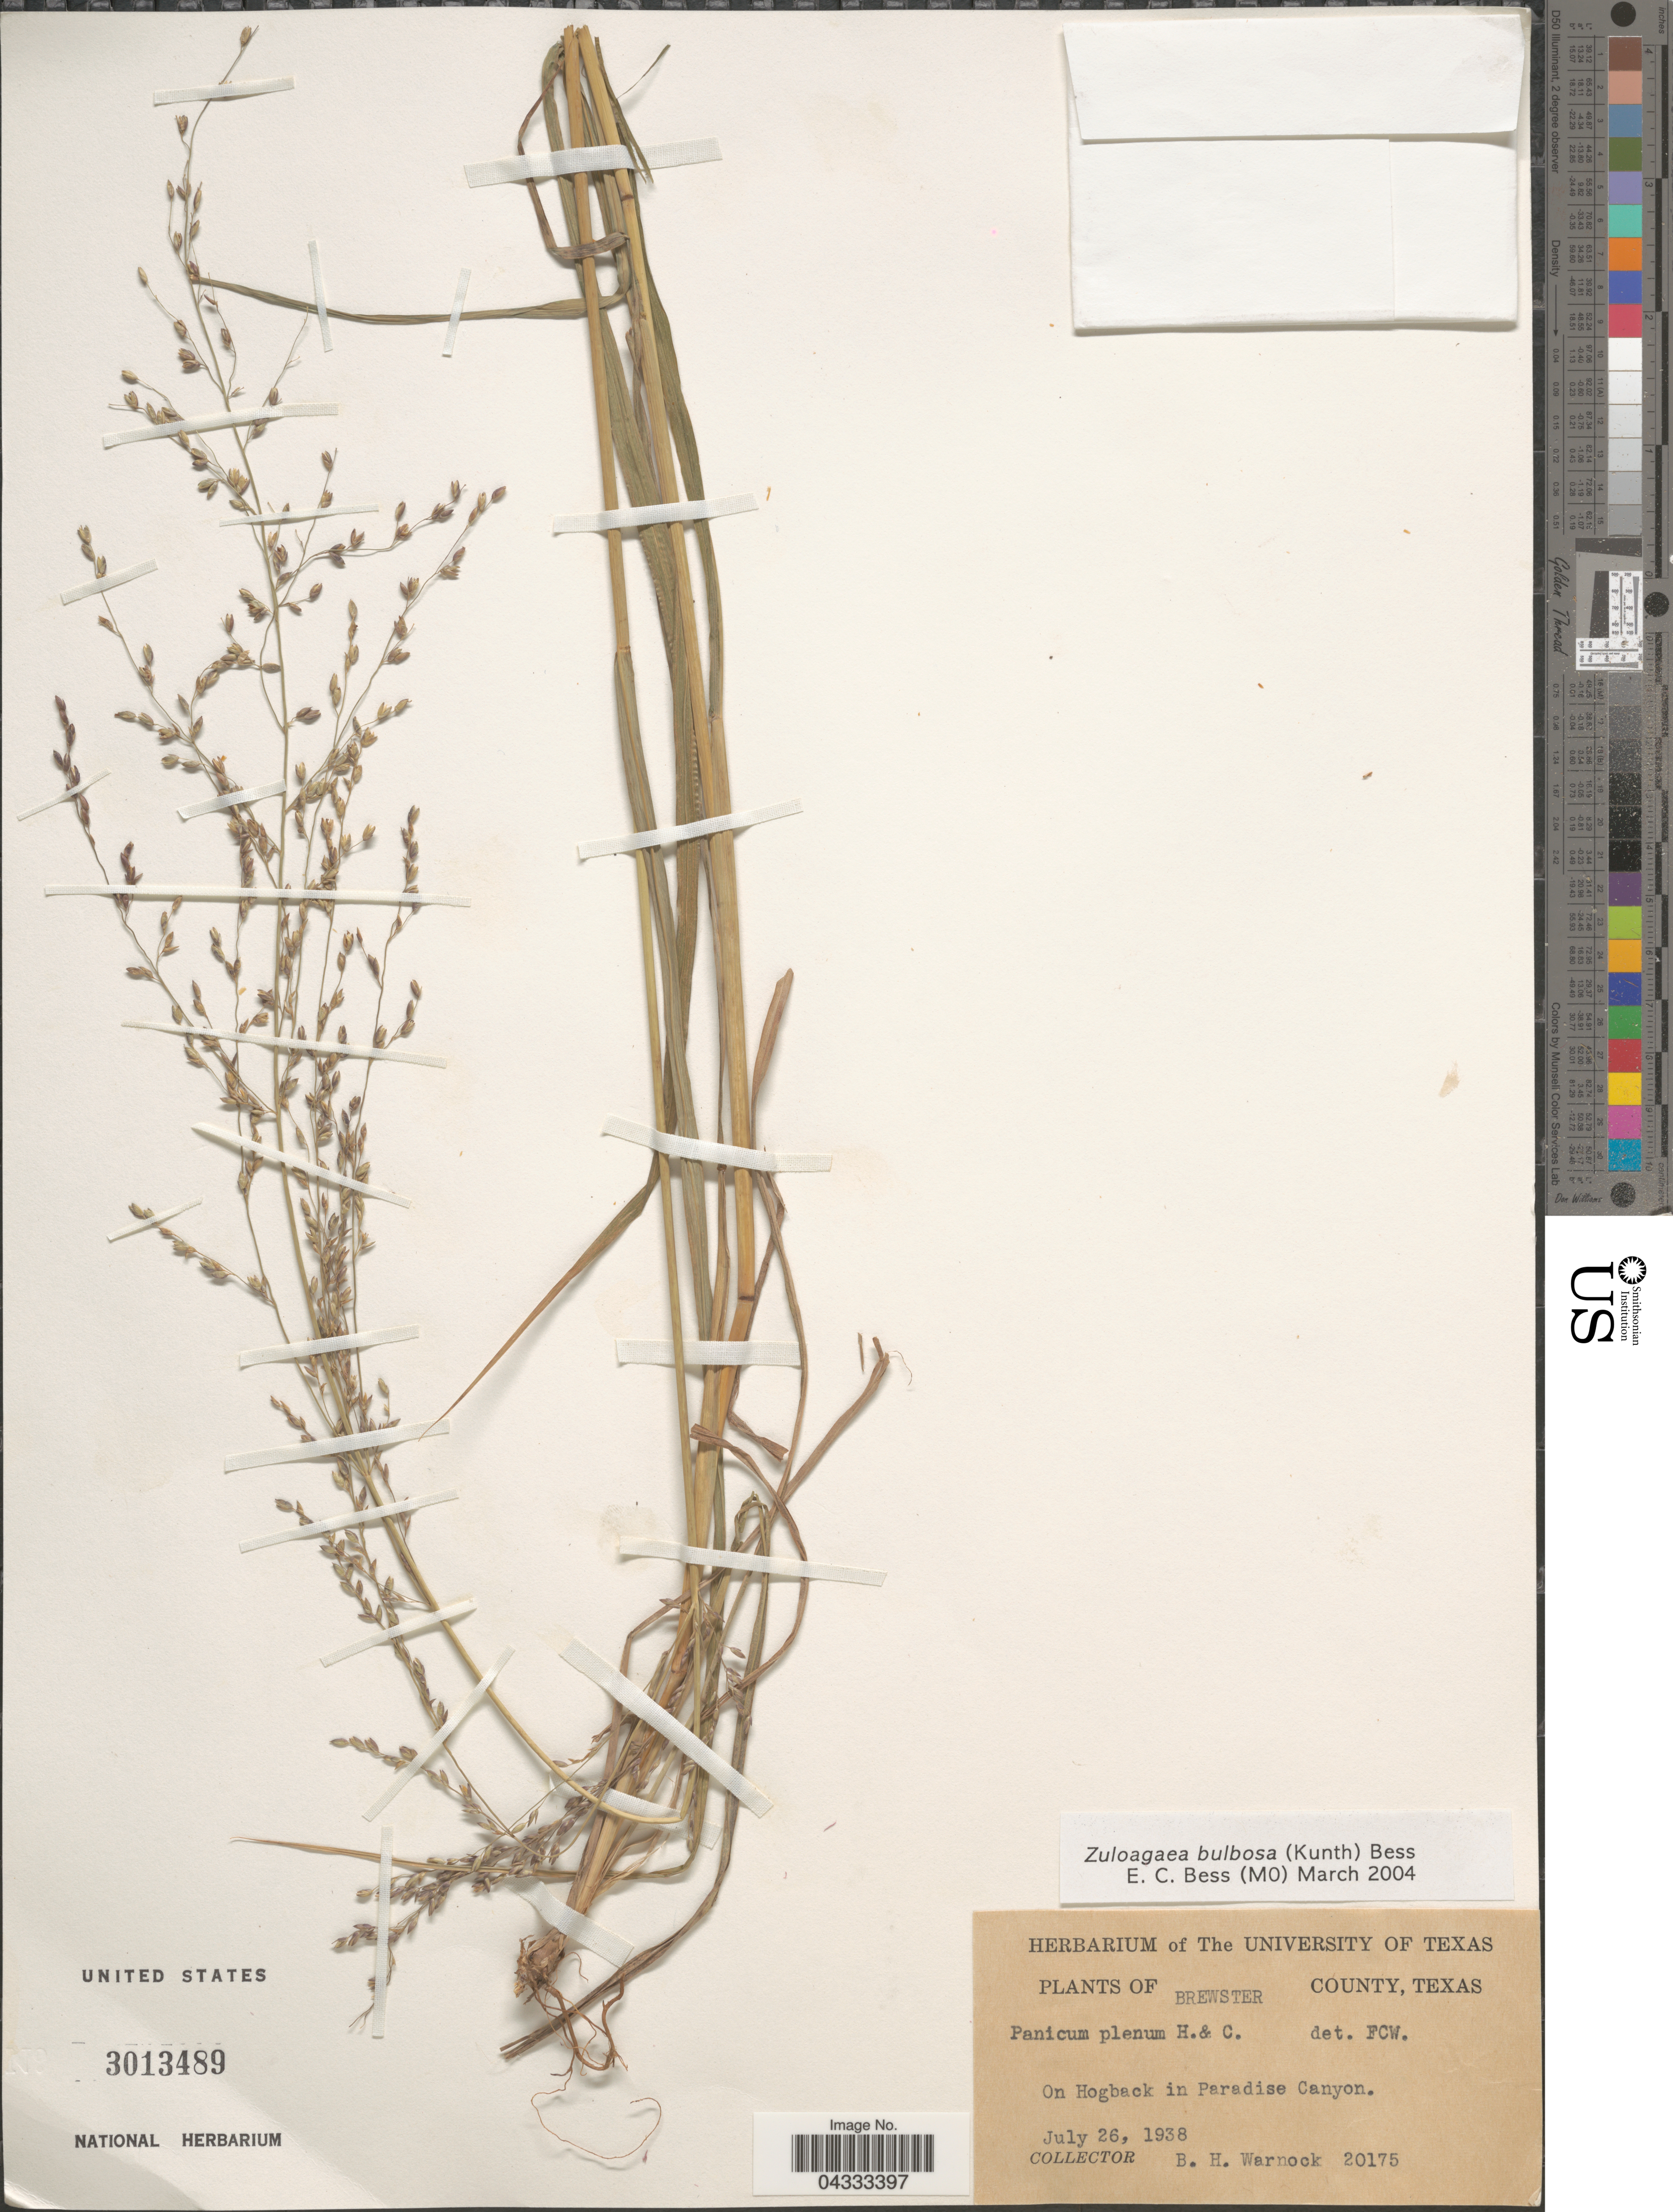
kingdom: Plantae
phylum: Tracheophyta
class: Liliopsida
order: Poales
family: Poaceae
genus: Zuloagaea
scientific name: Zuloagaea bulbosa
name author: (Kunth) E. Bess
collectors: B. H. Warnock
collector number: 20175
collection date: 1938-07-26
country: United States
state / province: Texas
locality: Brewster County. On Hogback in Paradise Canyon.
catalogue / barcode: US 3013489